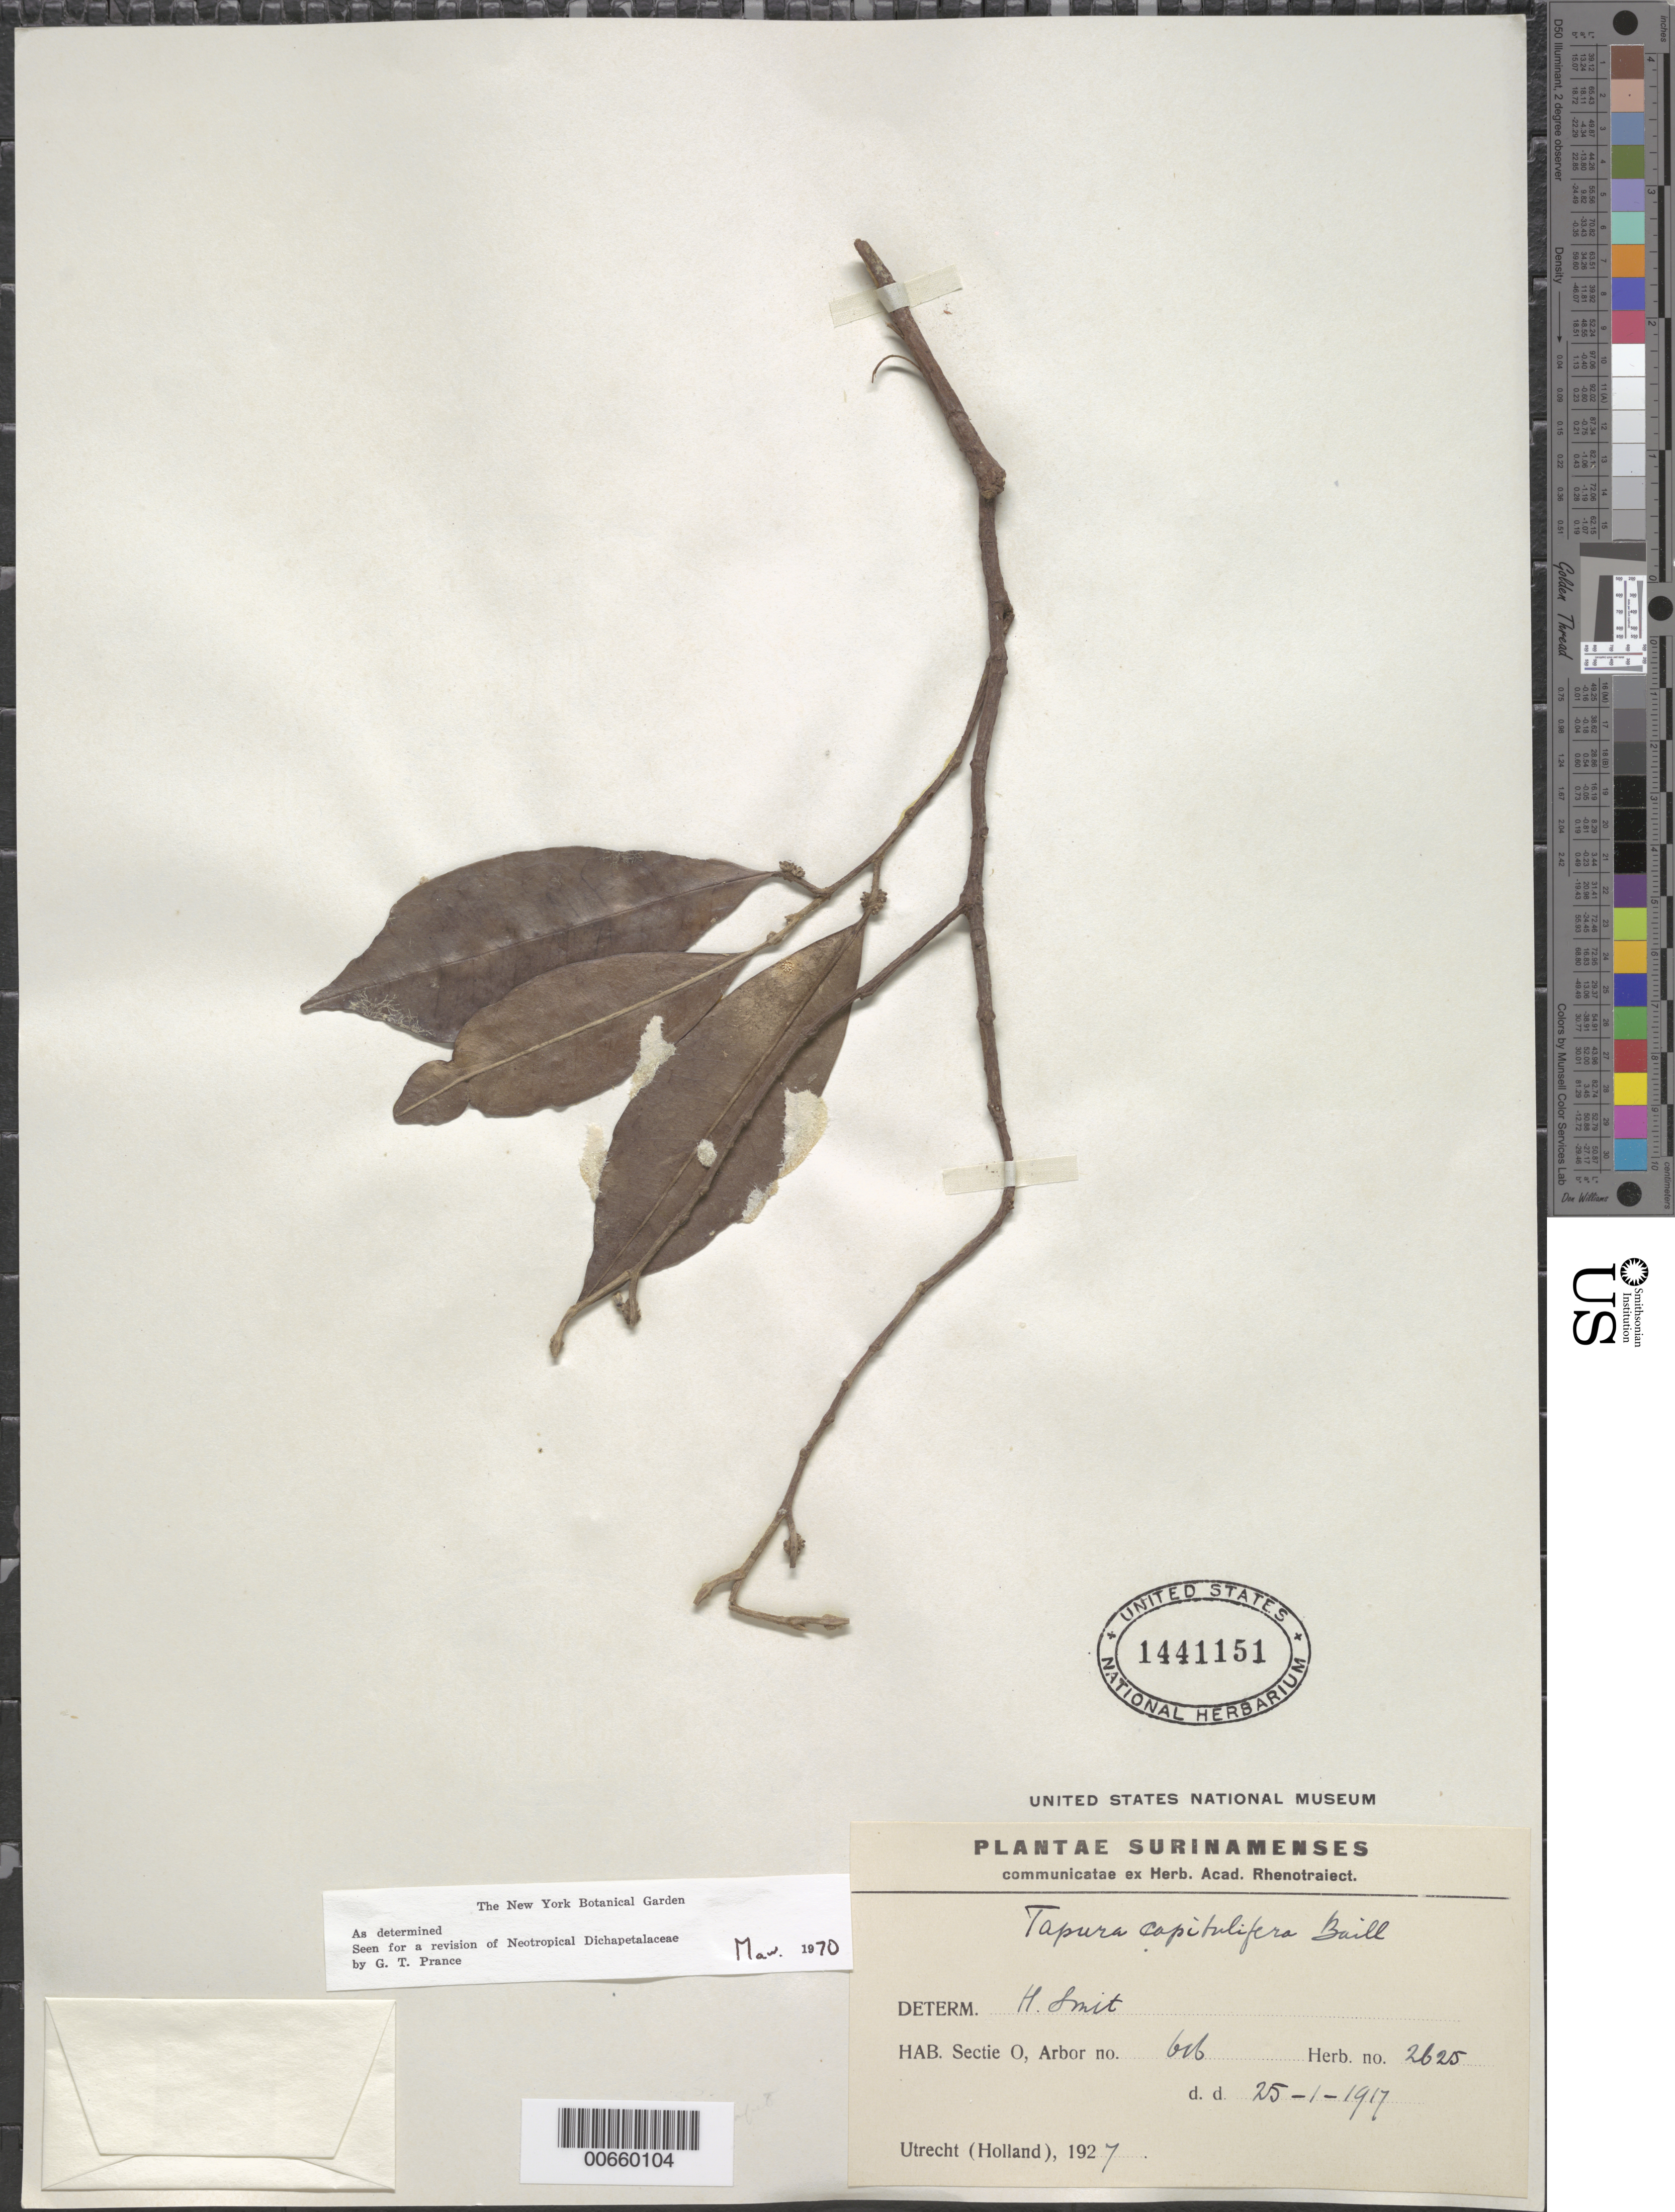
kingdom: Plantae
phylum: Tracheophyta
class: Magnoliopsida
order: Malpighiales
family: Dichapetalaceae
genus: Tapura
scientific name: Tapura capitulifera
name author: Baill.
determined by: Prance, G. T.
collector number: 2625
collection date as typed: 25-Jan-17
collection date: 1917-01-25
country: Suriname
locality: Sectie O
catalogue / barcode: US 1441151